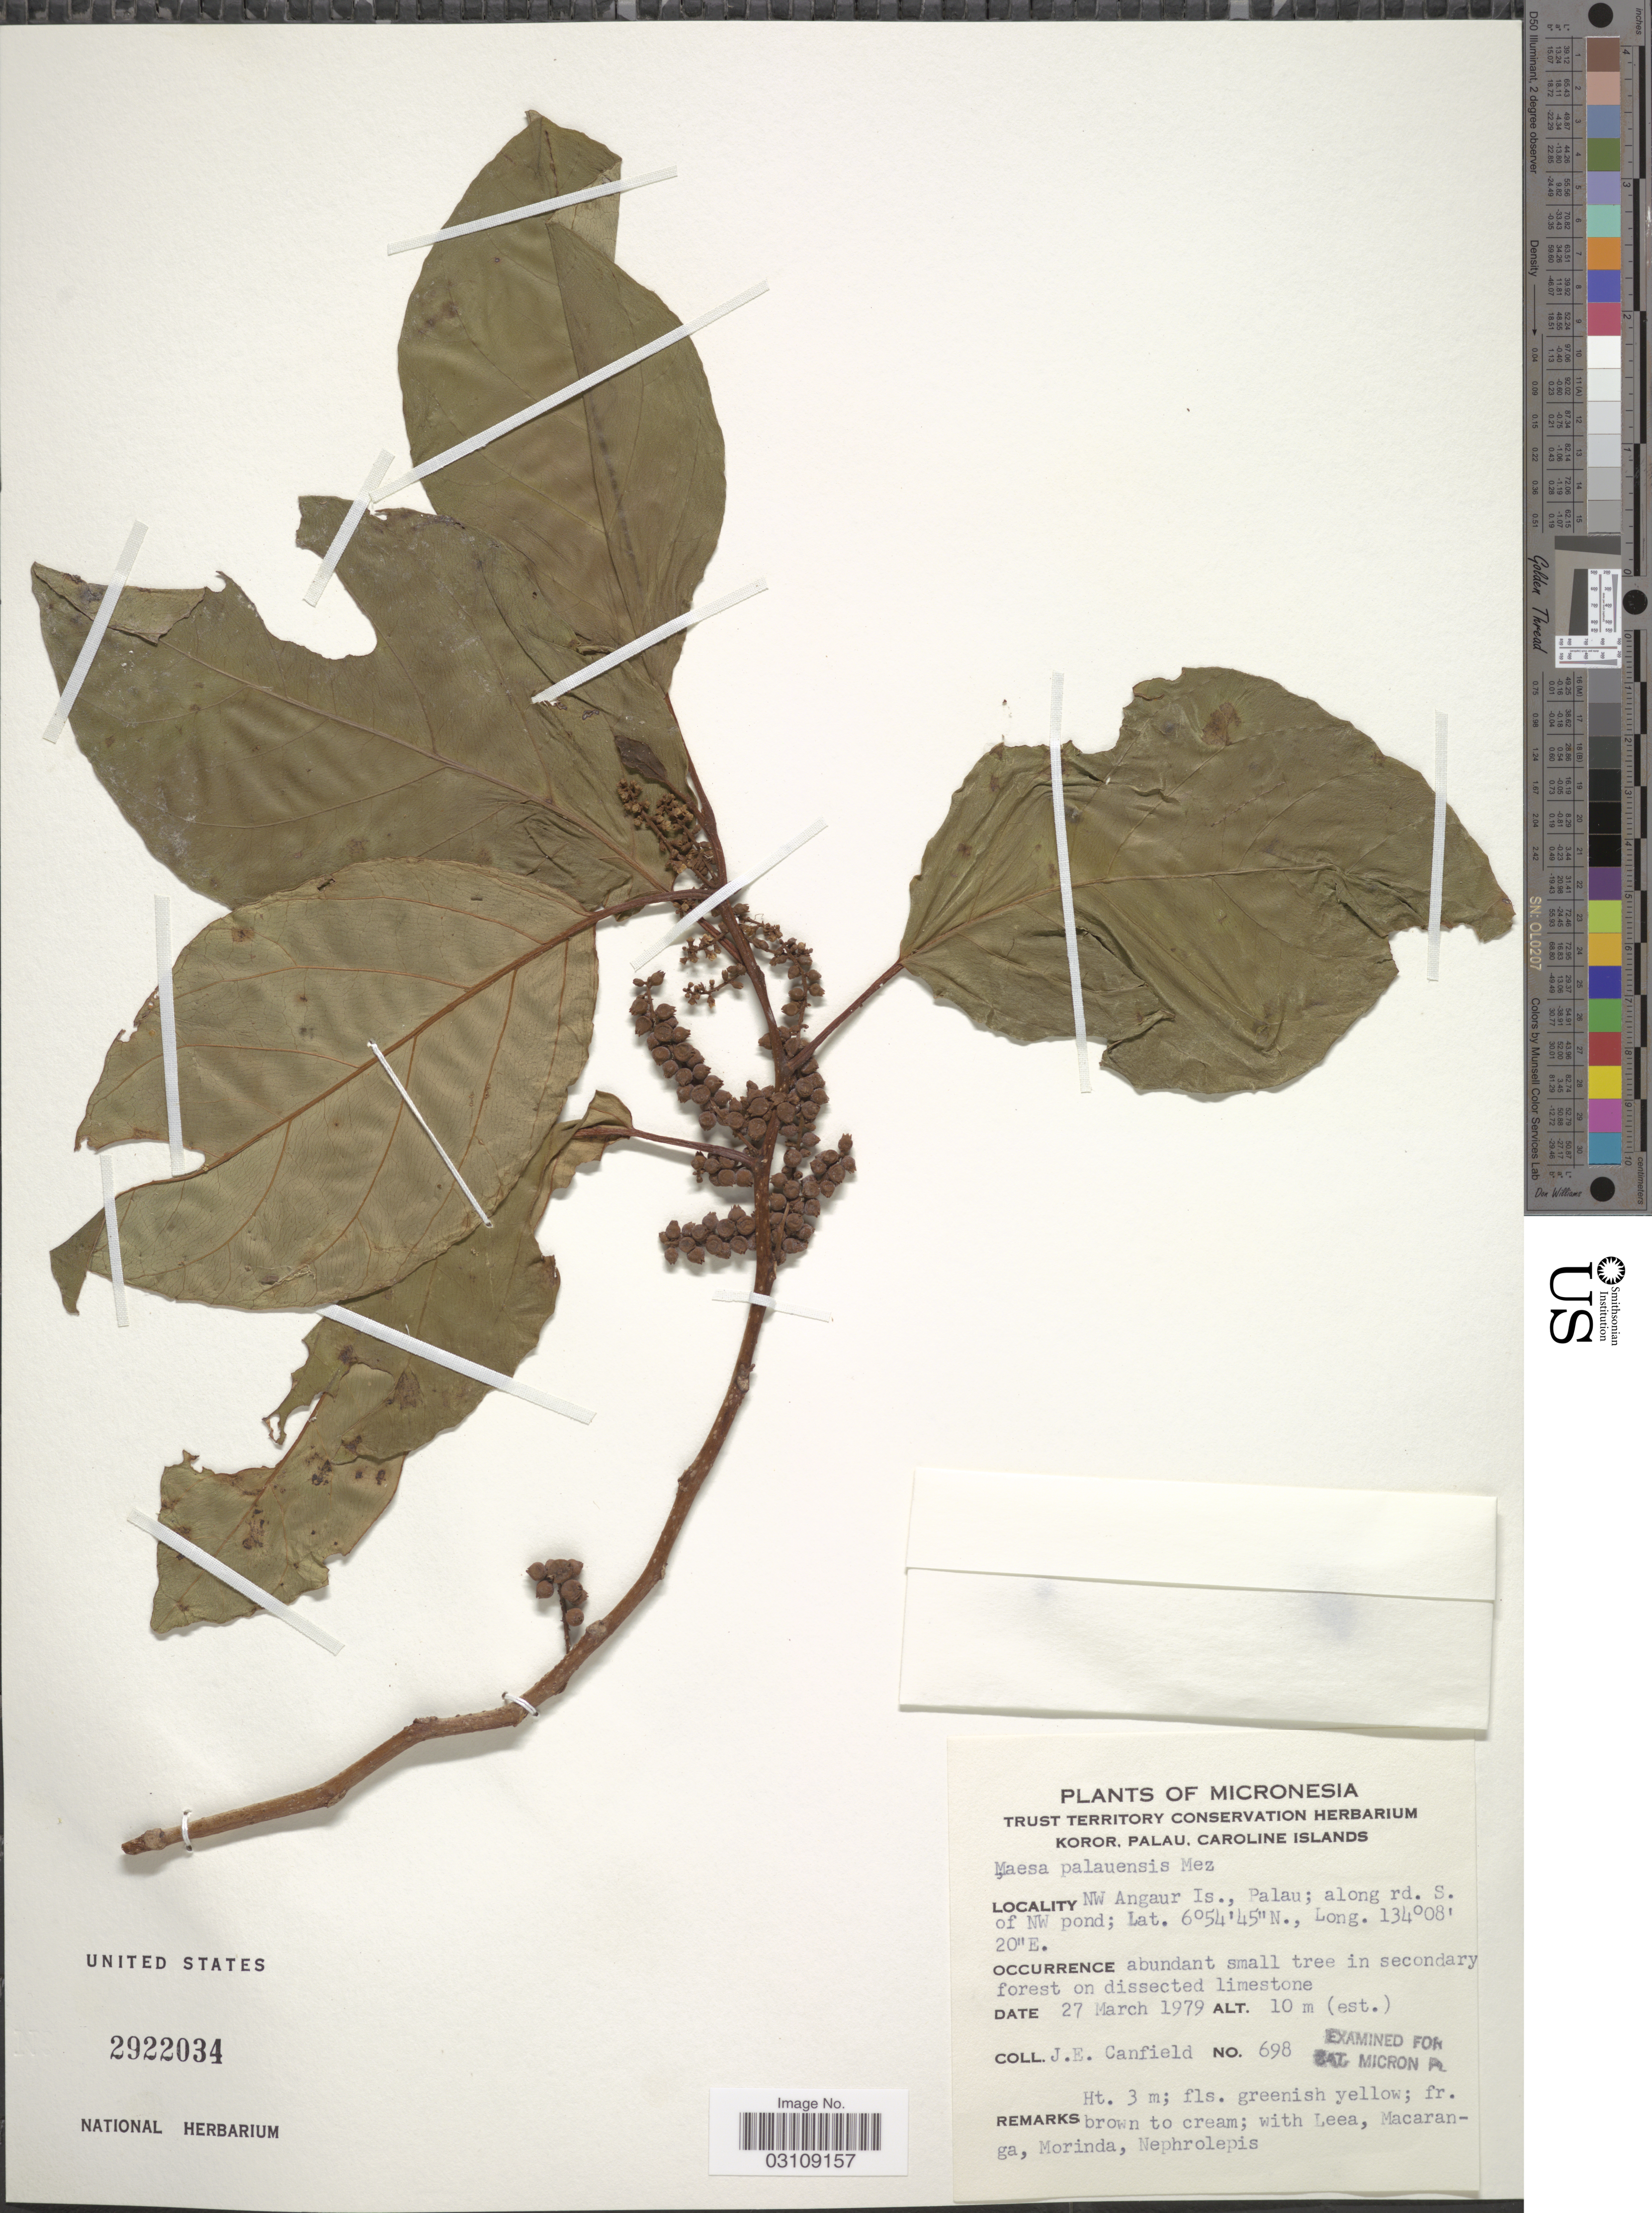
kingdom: Plantae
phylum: Tracheophyta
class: Magnoliopsida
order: Ericales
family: Primulaceae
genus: Maesa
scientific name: Maesa palauensis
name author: Mez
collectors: J. E. Canfield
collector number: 698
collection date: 1979-03-27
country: Palau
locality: Micronesia, Palau Islands, NW Angaur Is., Palau; along rd. S. of NW pond.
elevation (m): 10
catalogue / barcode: US 2922034